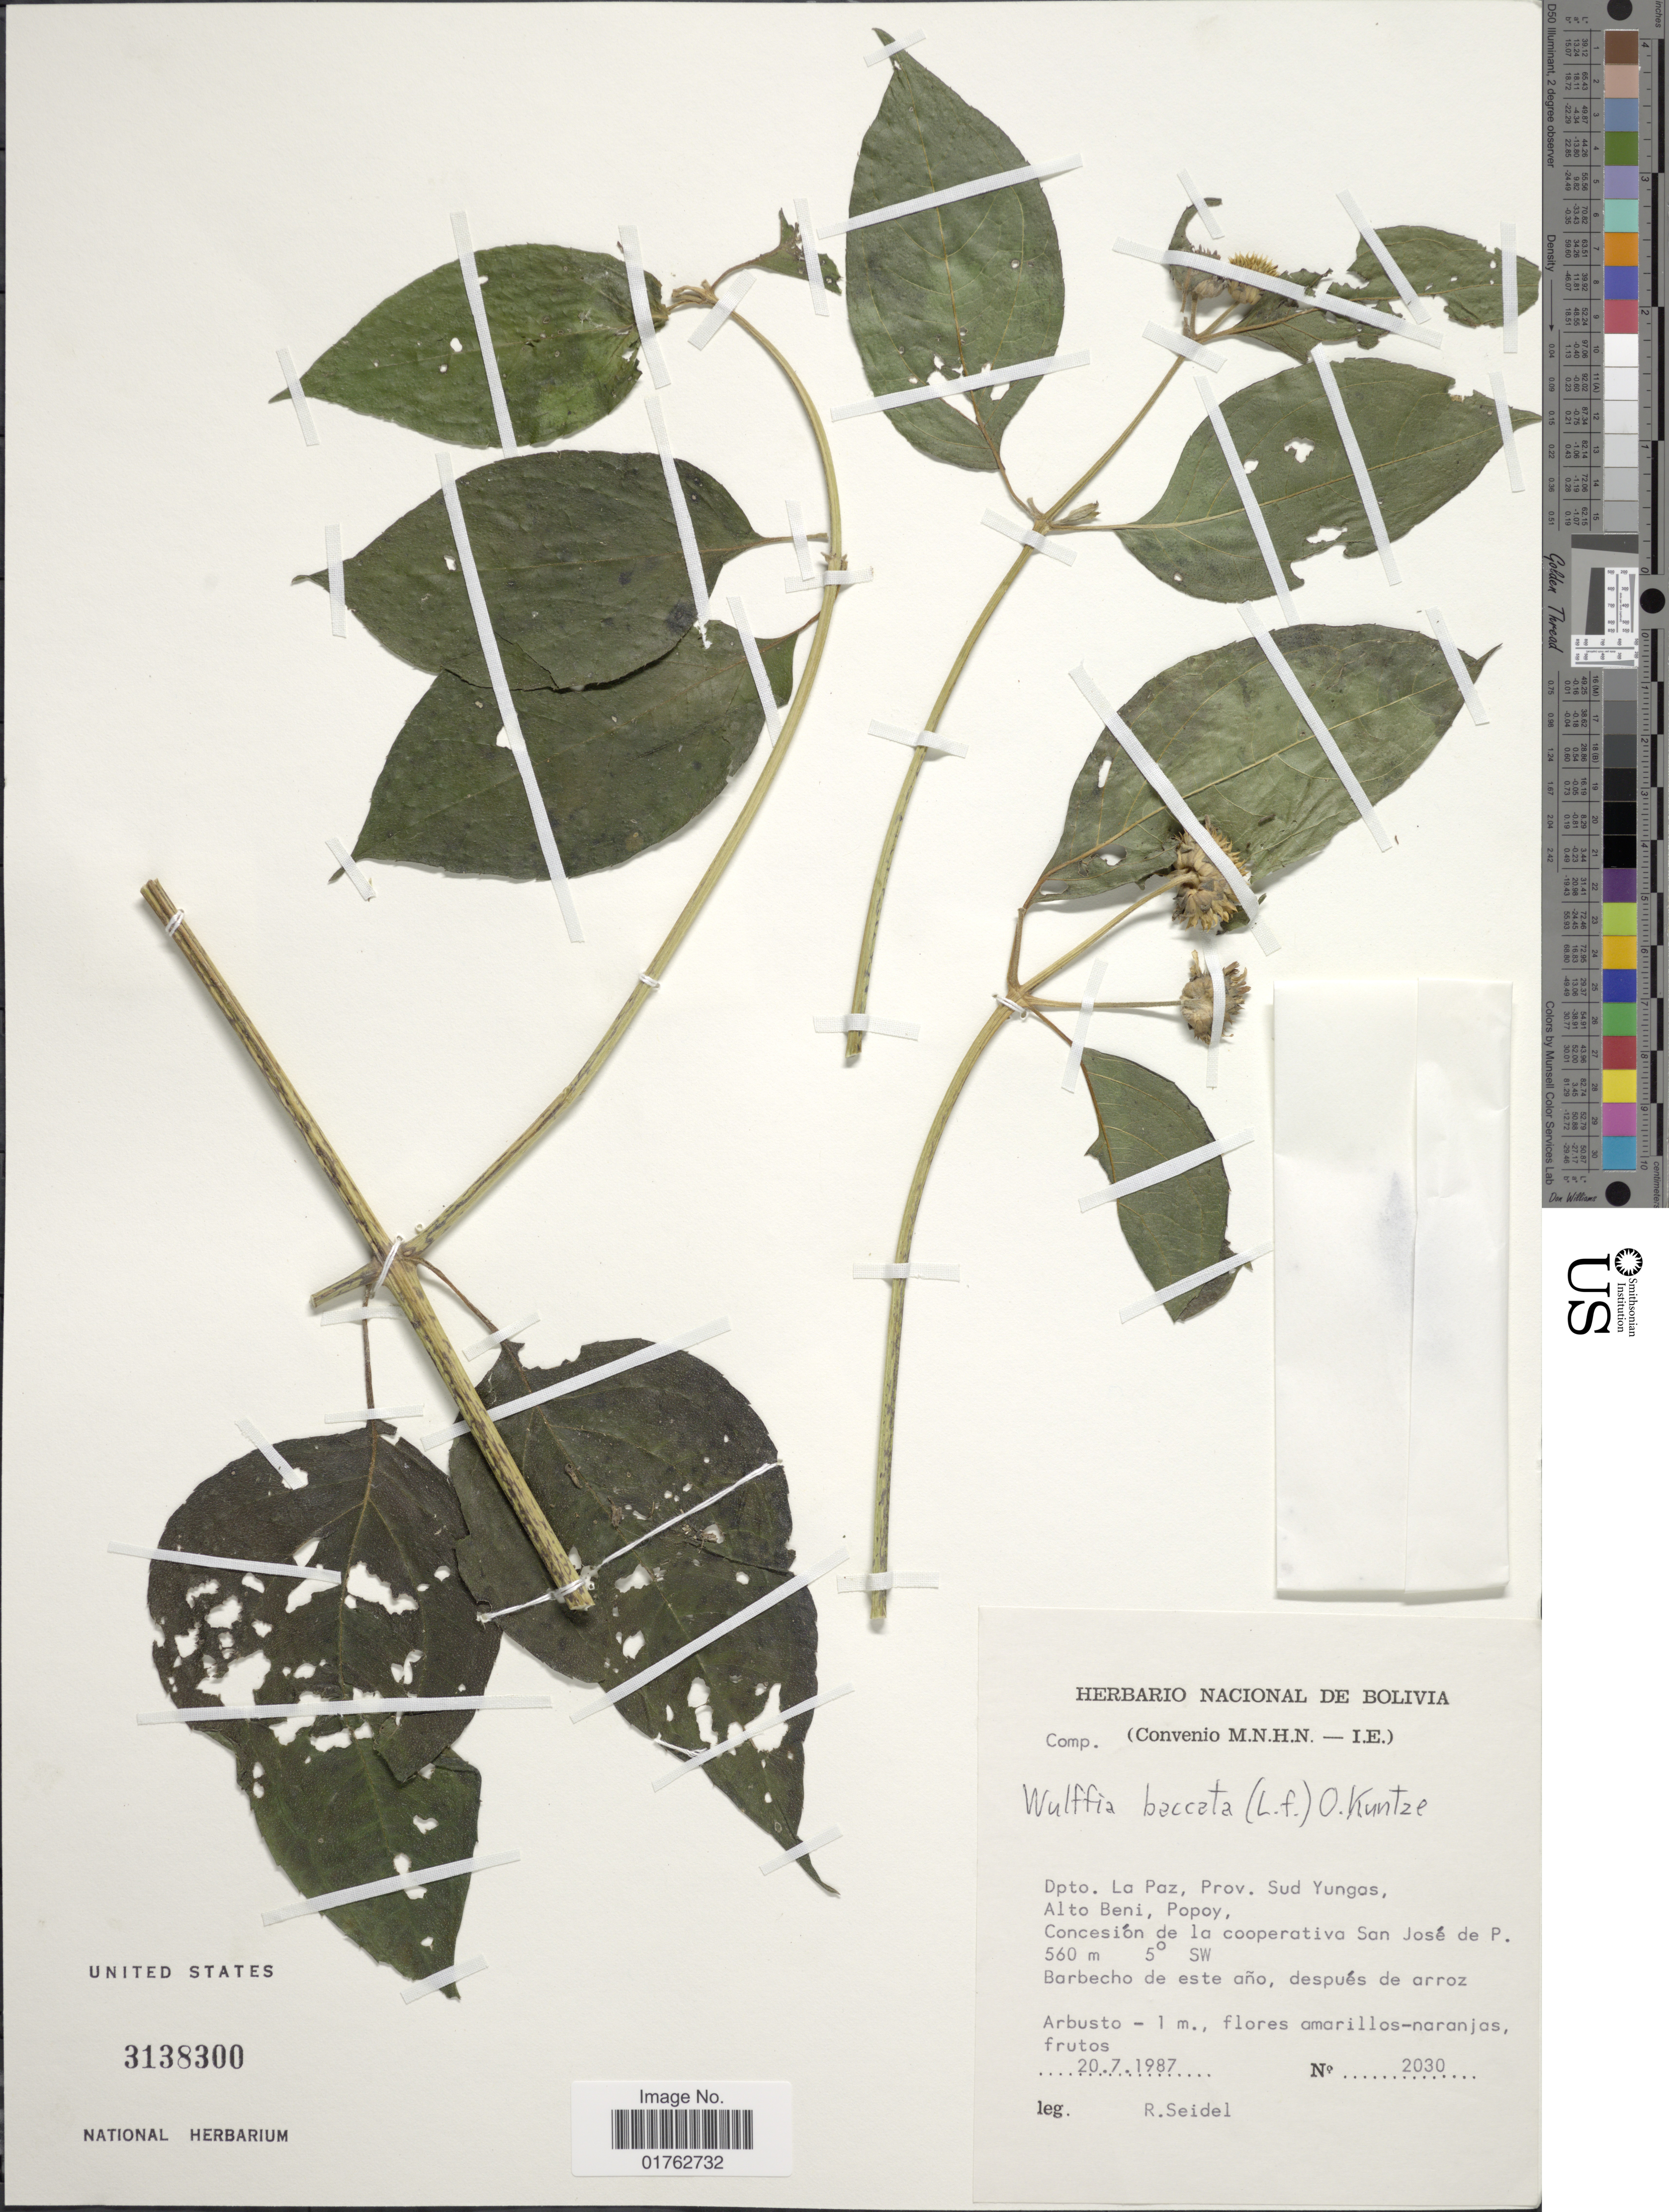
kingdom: Plantae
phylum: Tracheophyta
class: Magnoliopsida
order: Asterales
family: Asteraceae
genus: Wulffia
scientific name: Wulffia baccata var. baccata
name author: (L.) Kuntze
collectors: R. Seidel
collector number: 2030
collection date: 1987-07-20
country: Bolivia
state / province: La Paz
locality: Dpto. La Paz, Prov. Sud Yungas, Alto Beni, Popoy, Concesion de la cooperativa San Jose de P.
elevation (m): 560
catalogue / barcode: US 3138300